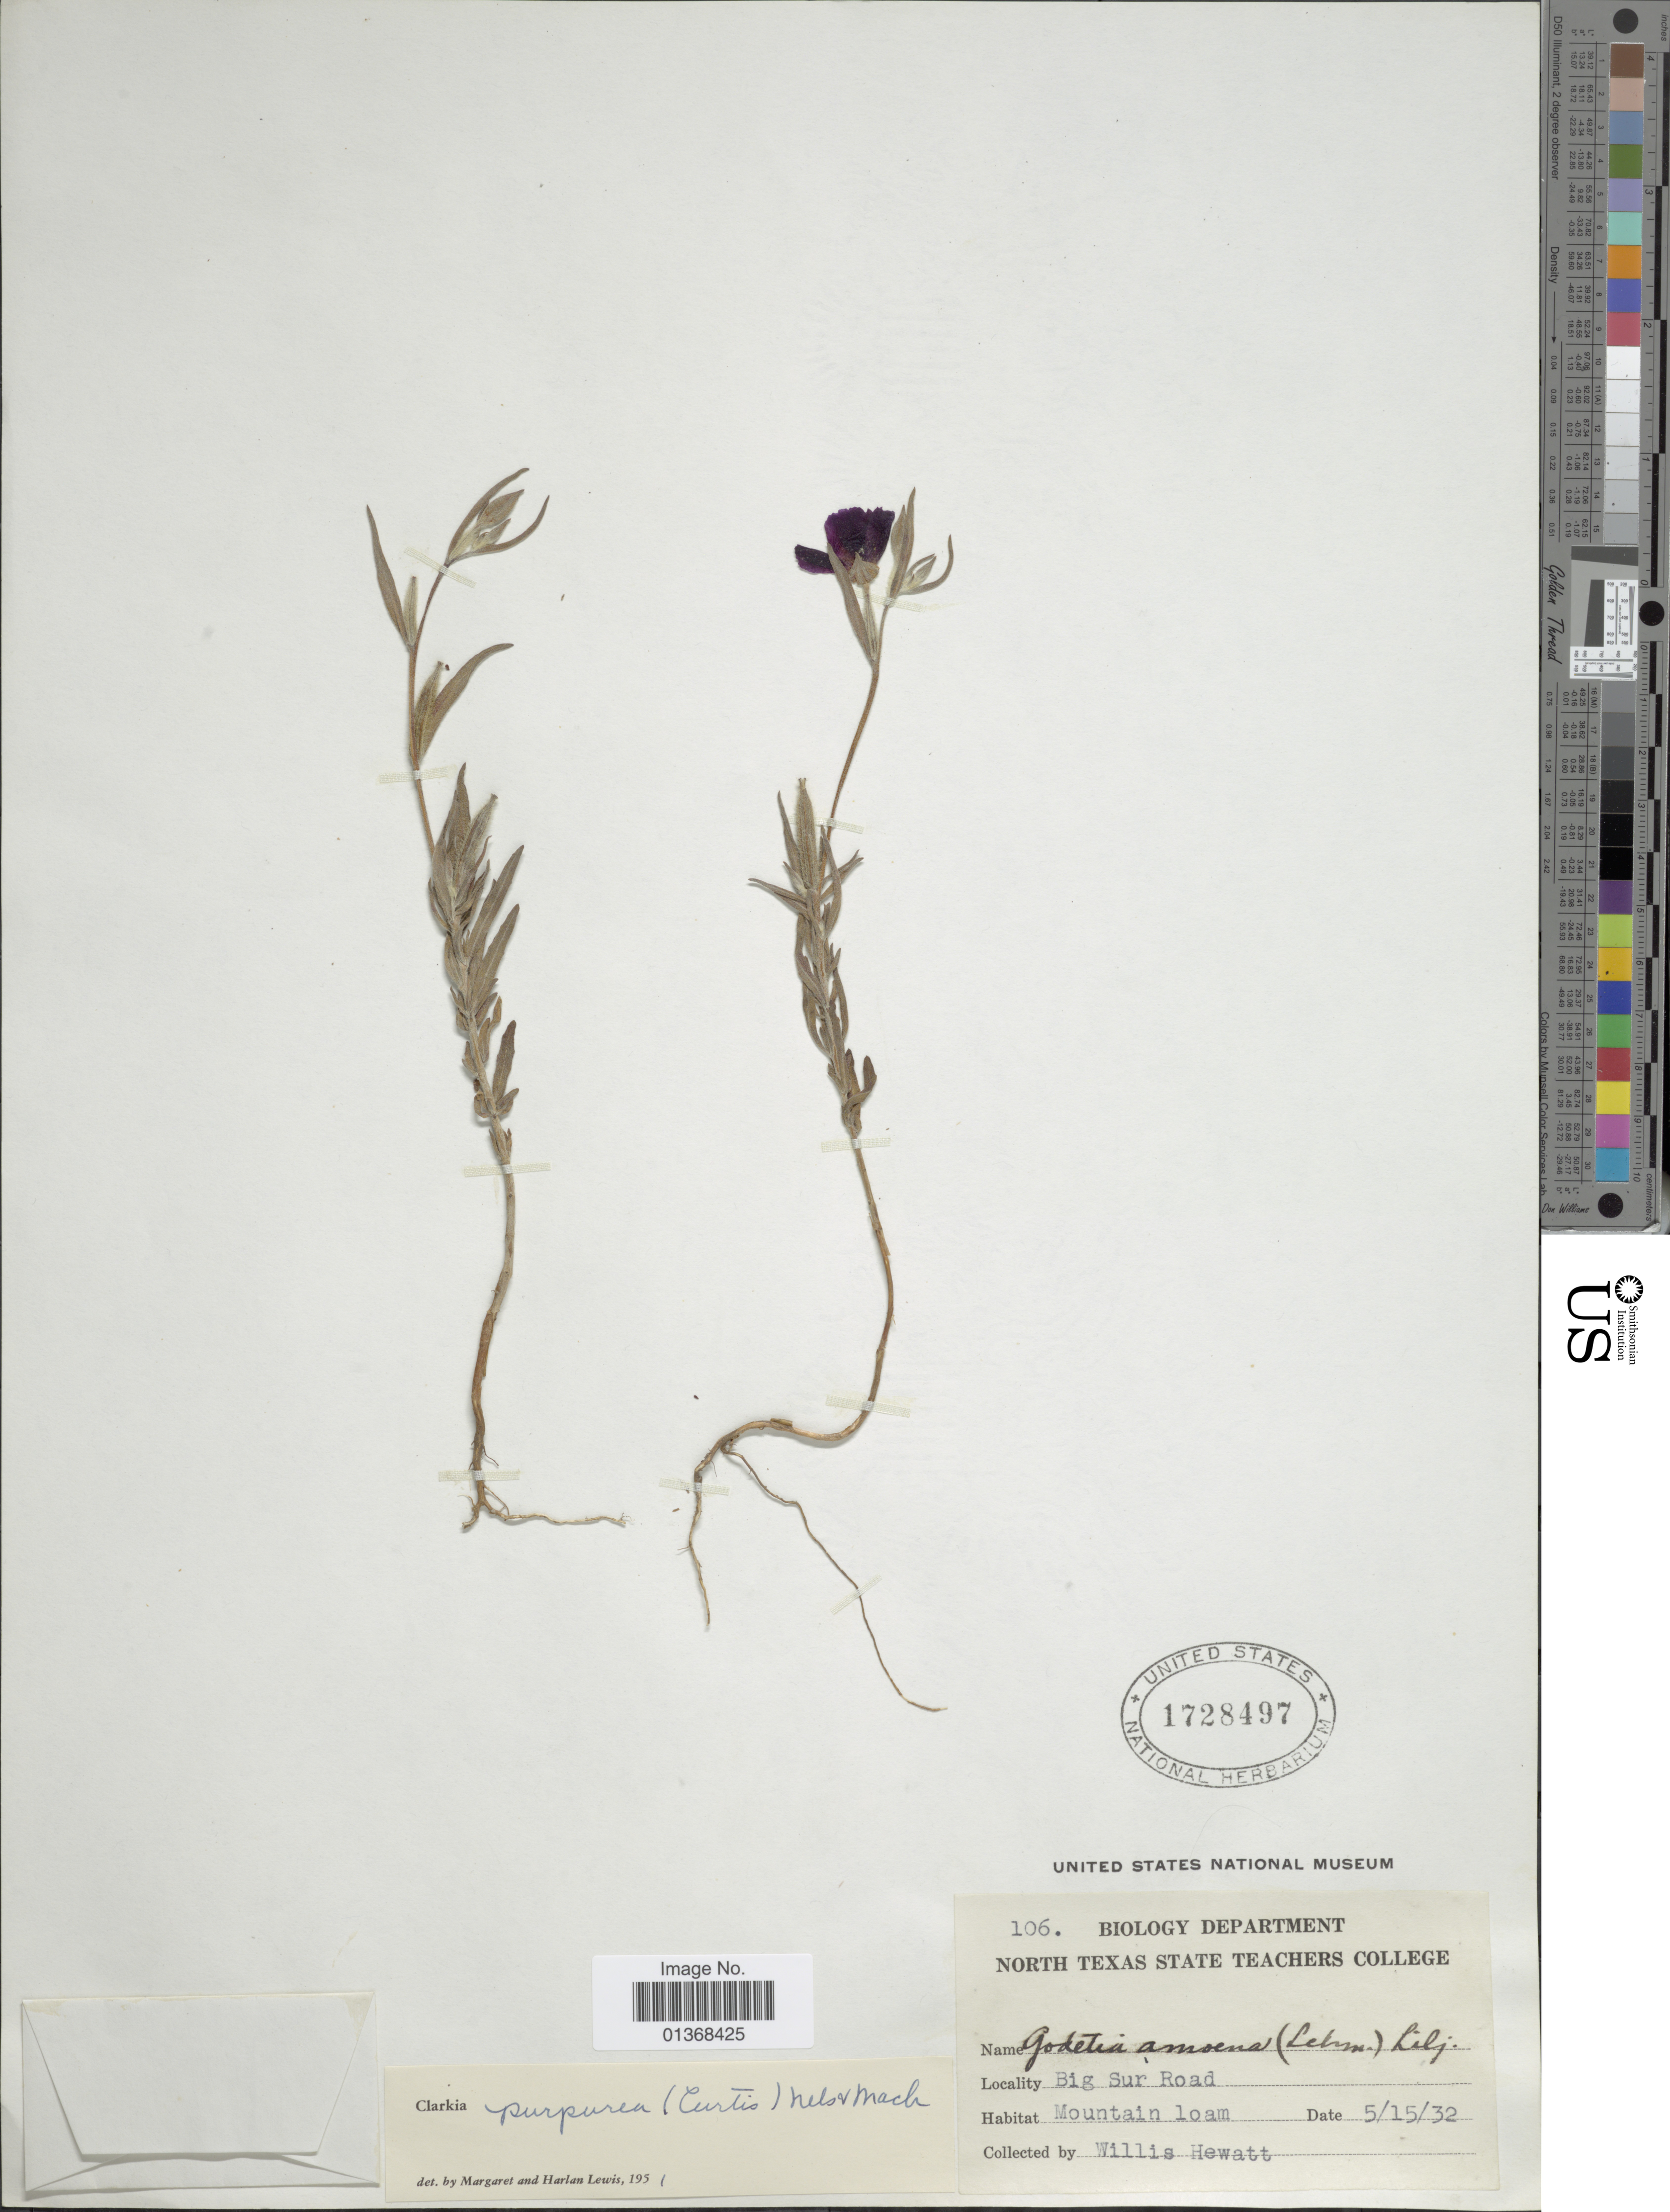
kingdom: Plantae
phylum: Tracheophyta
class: Magnoliopsida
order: Myrtales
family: Onagraceae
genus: Clarkia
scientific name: Clarkia purpurea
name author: (Curtis) A. Nelson & J.F. Macbr.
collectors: W. Hewatt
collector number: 106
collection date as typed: Transcribed d/m/y: 15/5/32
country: United States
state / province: California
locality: Big Sur road, Mountain loam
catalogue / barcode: US 1728497